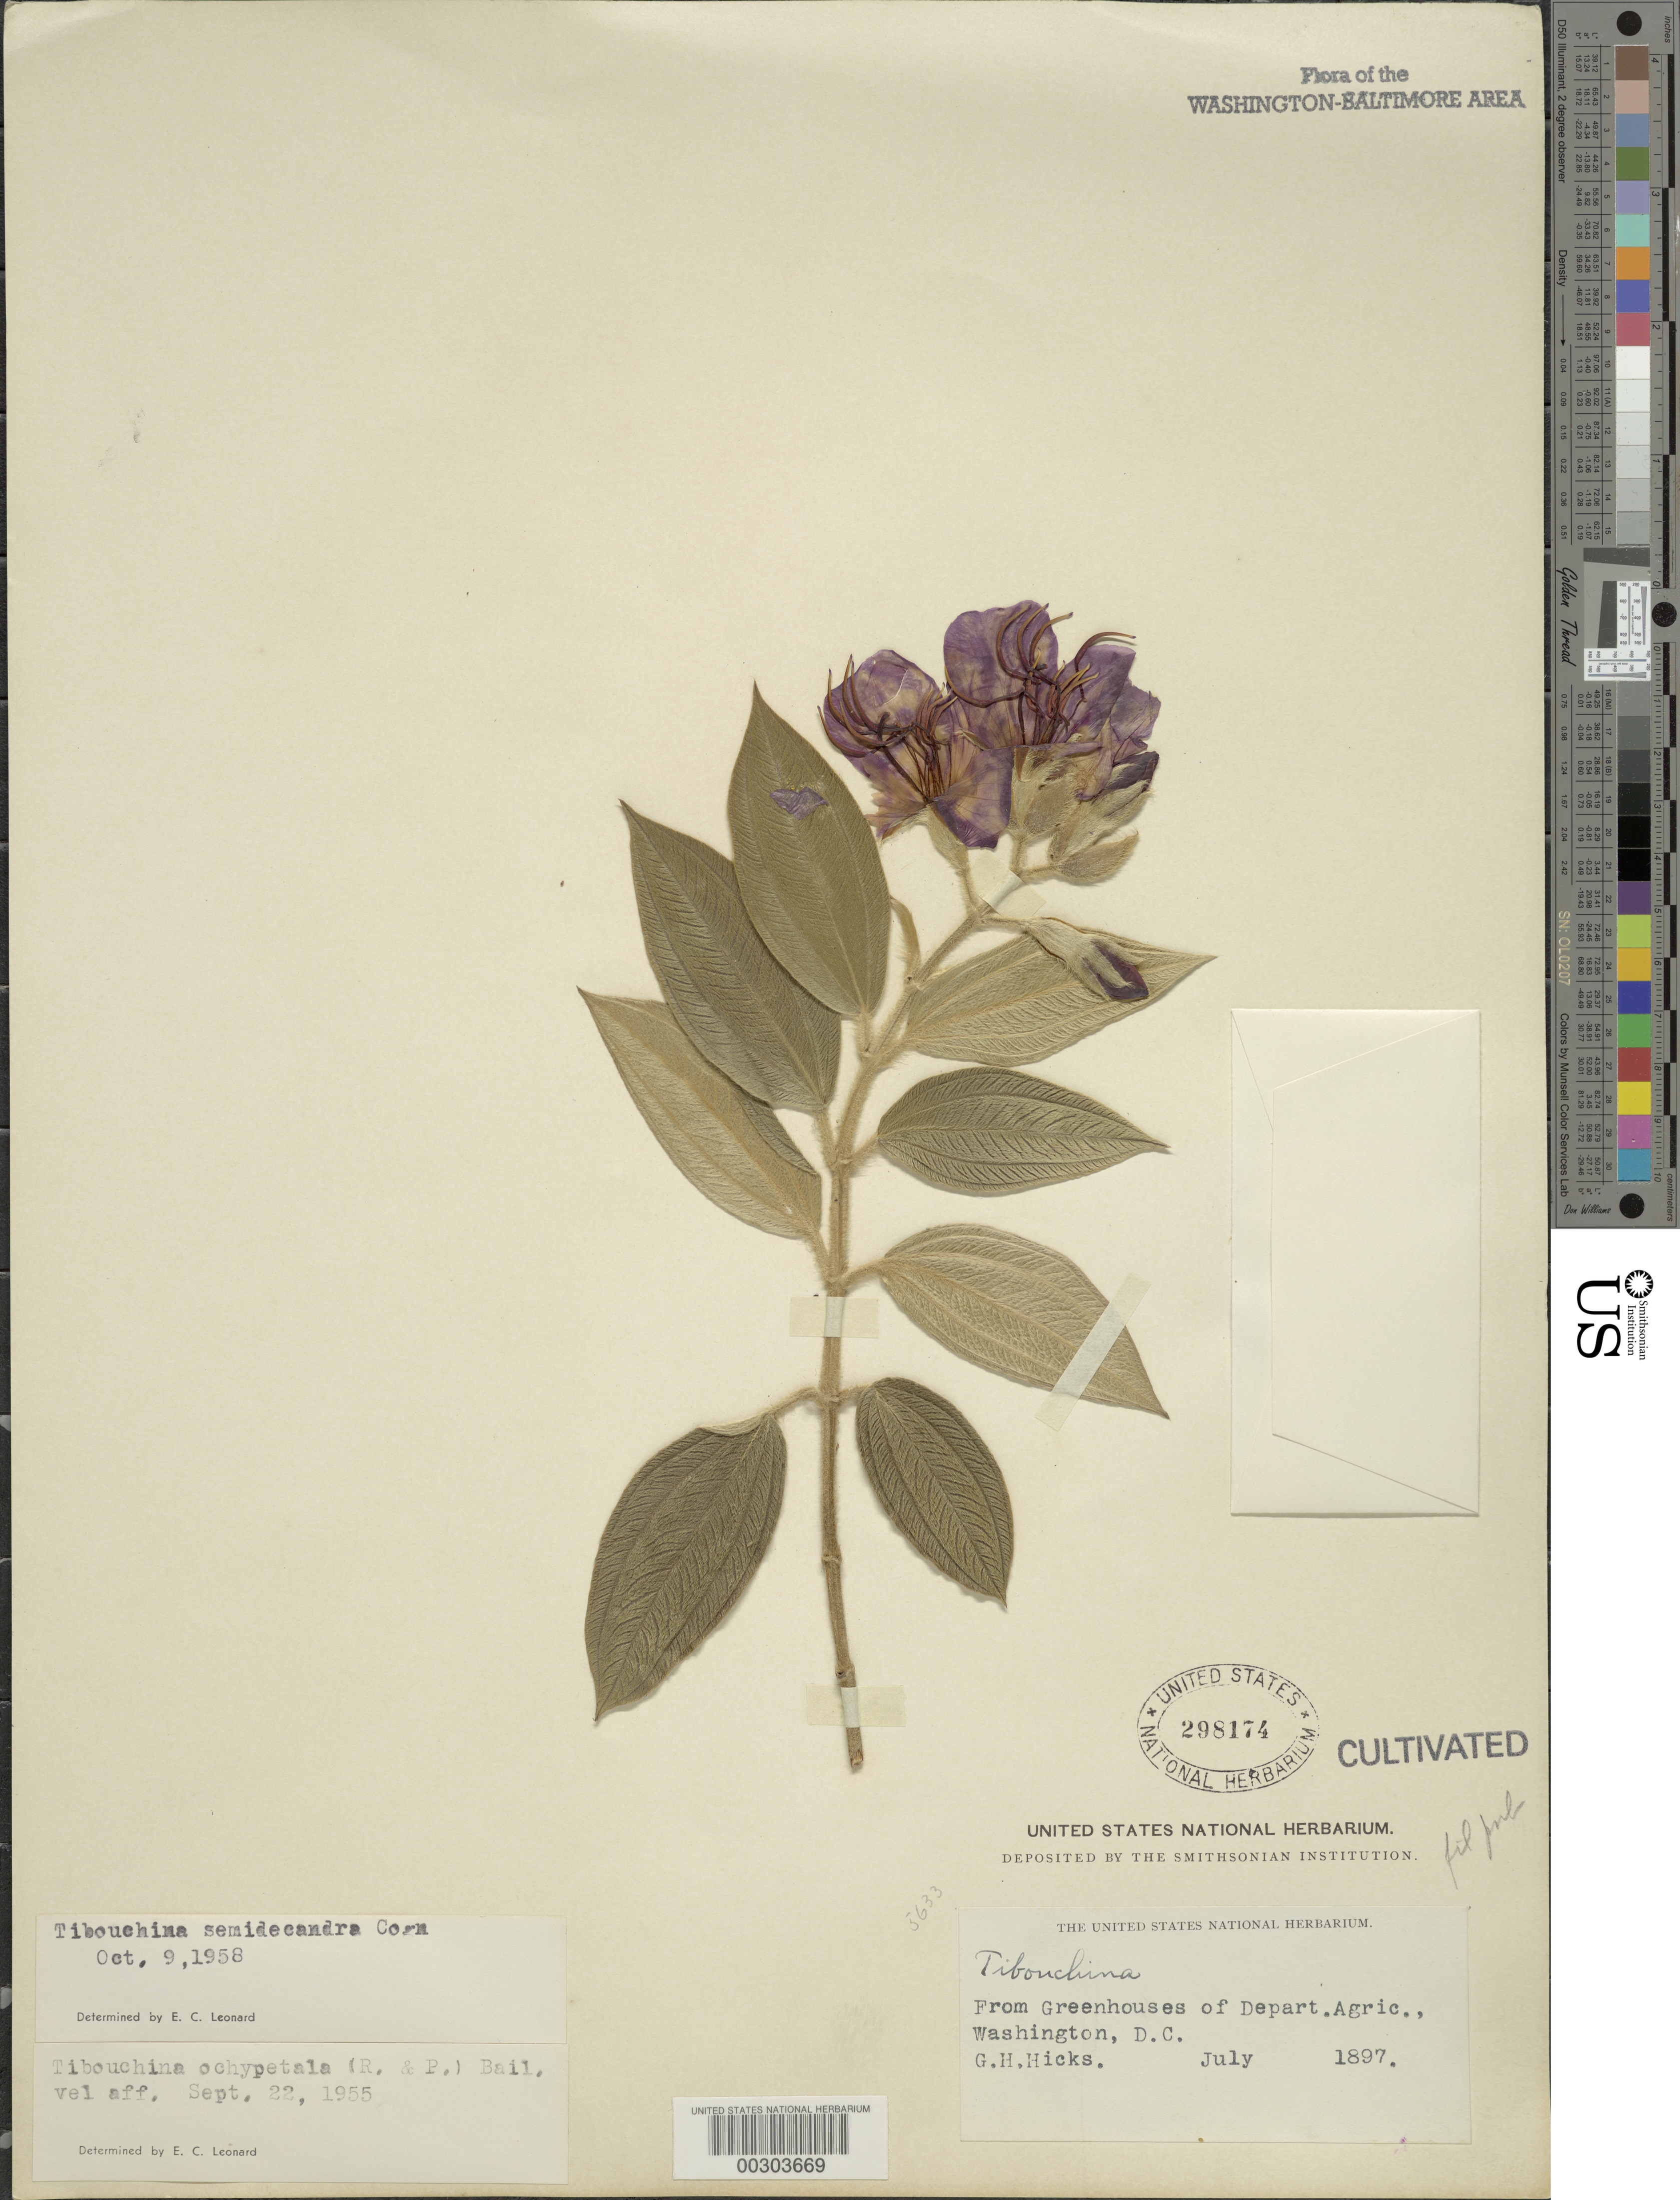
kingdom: Plantae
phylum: Tracheophyta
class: Magnoliopsida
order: Myrtales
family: Melastomataceae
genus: Pleroma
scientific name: Pleroma urvilleanum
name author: (DC.) P.J.F. Guim. & Michelang.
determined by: Strong, Mark T., (BOT), Smithsonian Institution - National Museum of Natural History (UNITED STATES)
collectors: G. Hicks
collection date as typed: Jul 1897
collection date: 1897-07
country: United States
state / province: District of Columbia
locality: Department of Agriculture Greenhouse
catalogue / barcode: US 298174